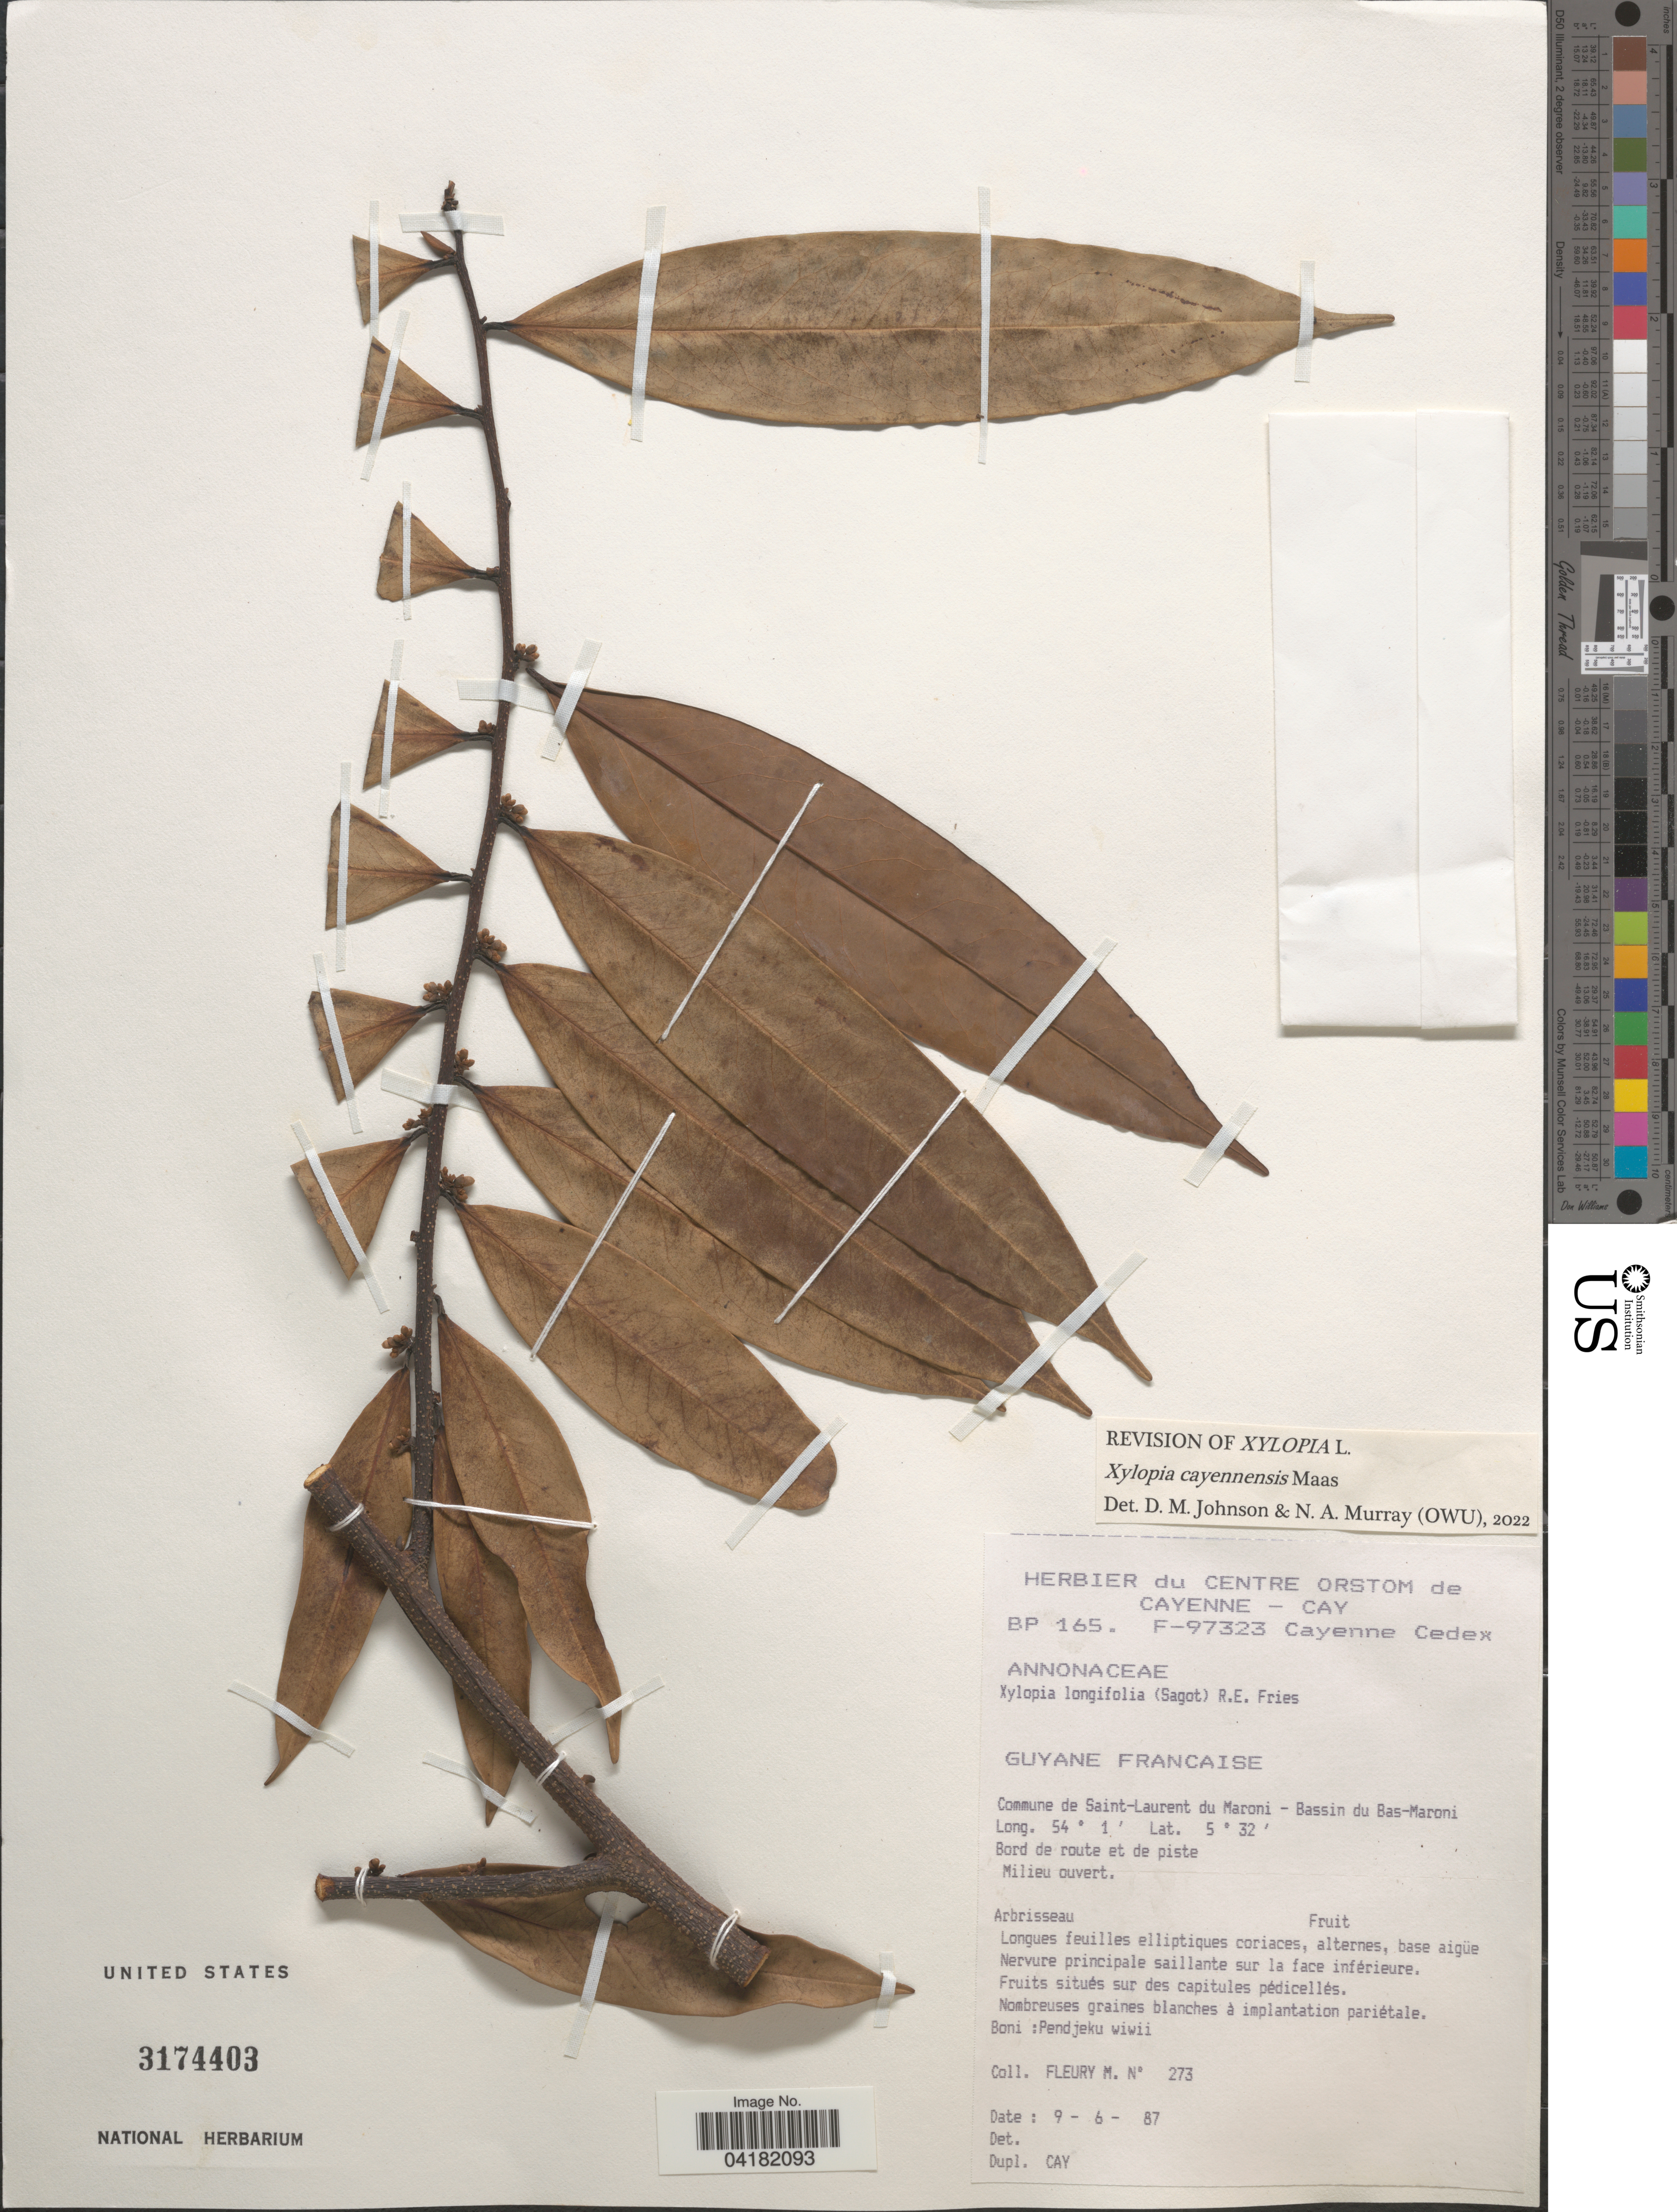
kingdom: Plantae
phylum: Tracheophyta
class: Magnoliopsida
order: Magnoliales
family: Annonaceae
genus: Xylopia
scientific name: Xylopia cayennensis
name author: Maas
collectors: M. Fleury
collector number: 273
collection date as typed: Transcribed d/m/y: 9/6/87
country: French Guiana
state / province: Cayenne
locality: Guyane Francaise. Commune de Saint-Laurent du Maroni - Bassin du Bas-Maroni. Bord de route et de piste.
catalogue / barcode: US 3174403